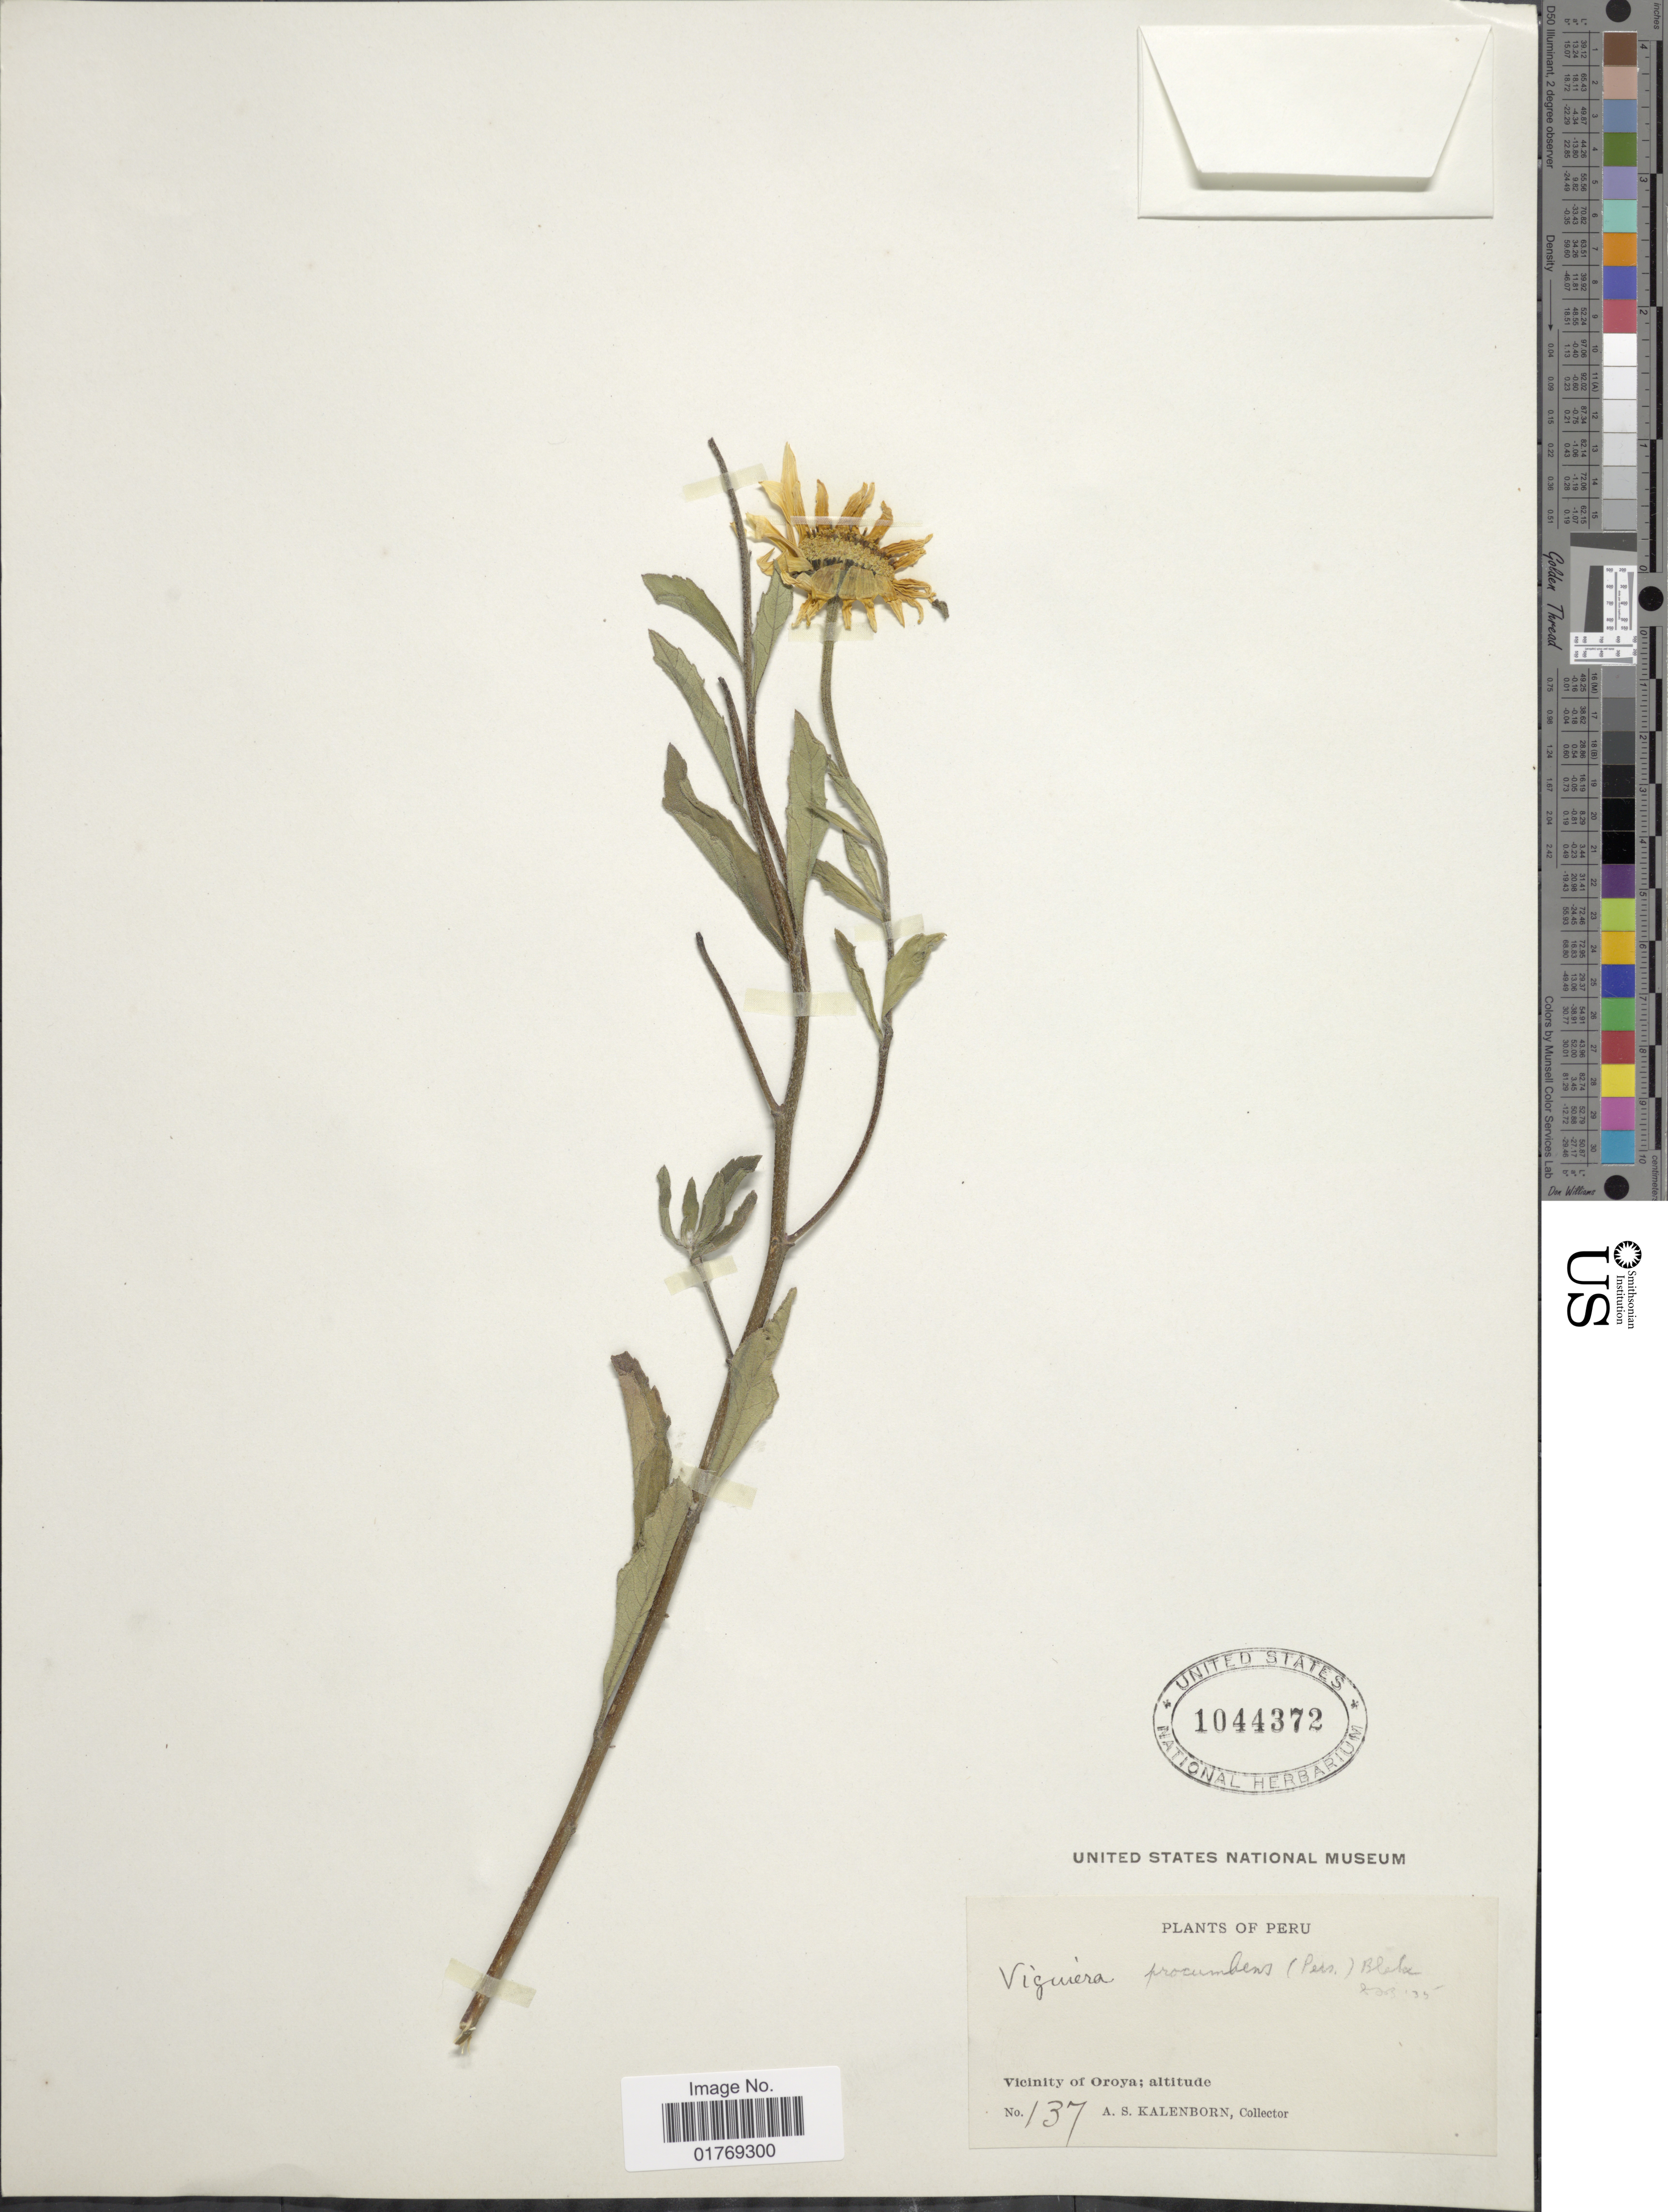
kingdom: Plantae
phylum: Tracheophyta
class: Magnoliopsida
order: Asterales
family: Asteraceae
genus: Viguiera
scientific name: Viguiera sp.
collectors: A. Kalenborn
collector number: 137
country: Peru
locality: Vicinity of Oroya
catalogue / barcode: US 1044372